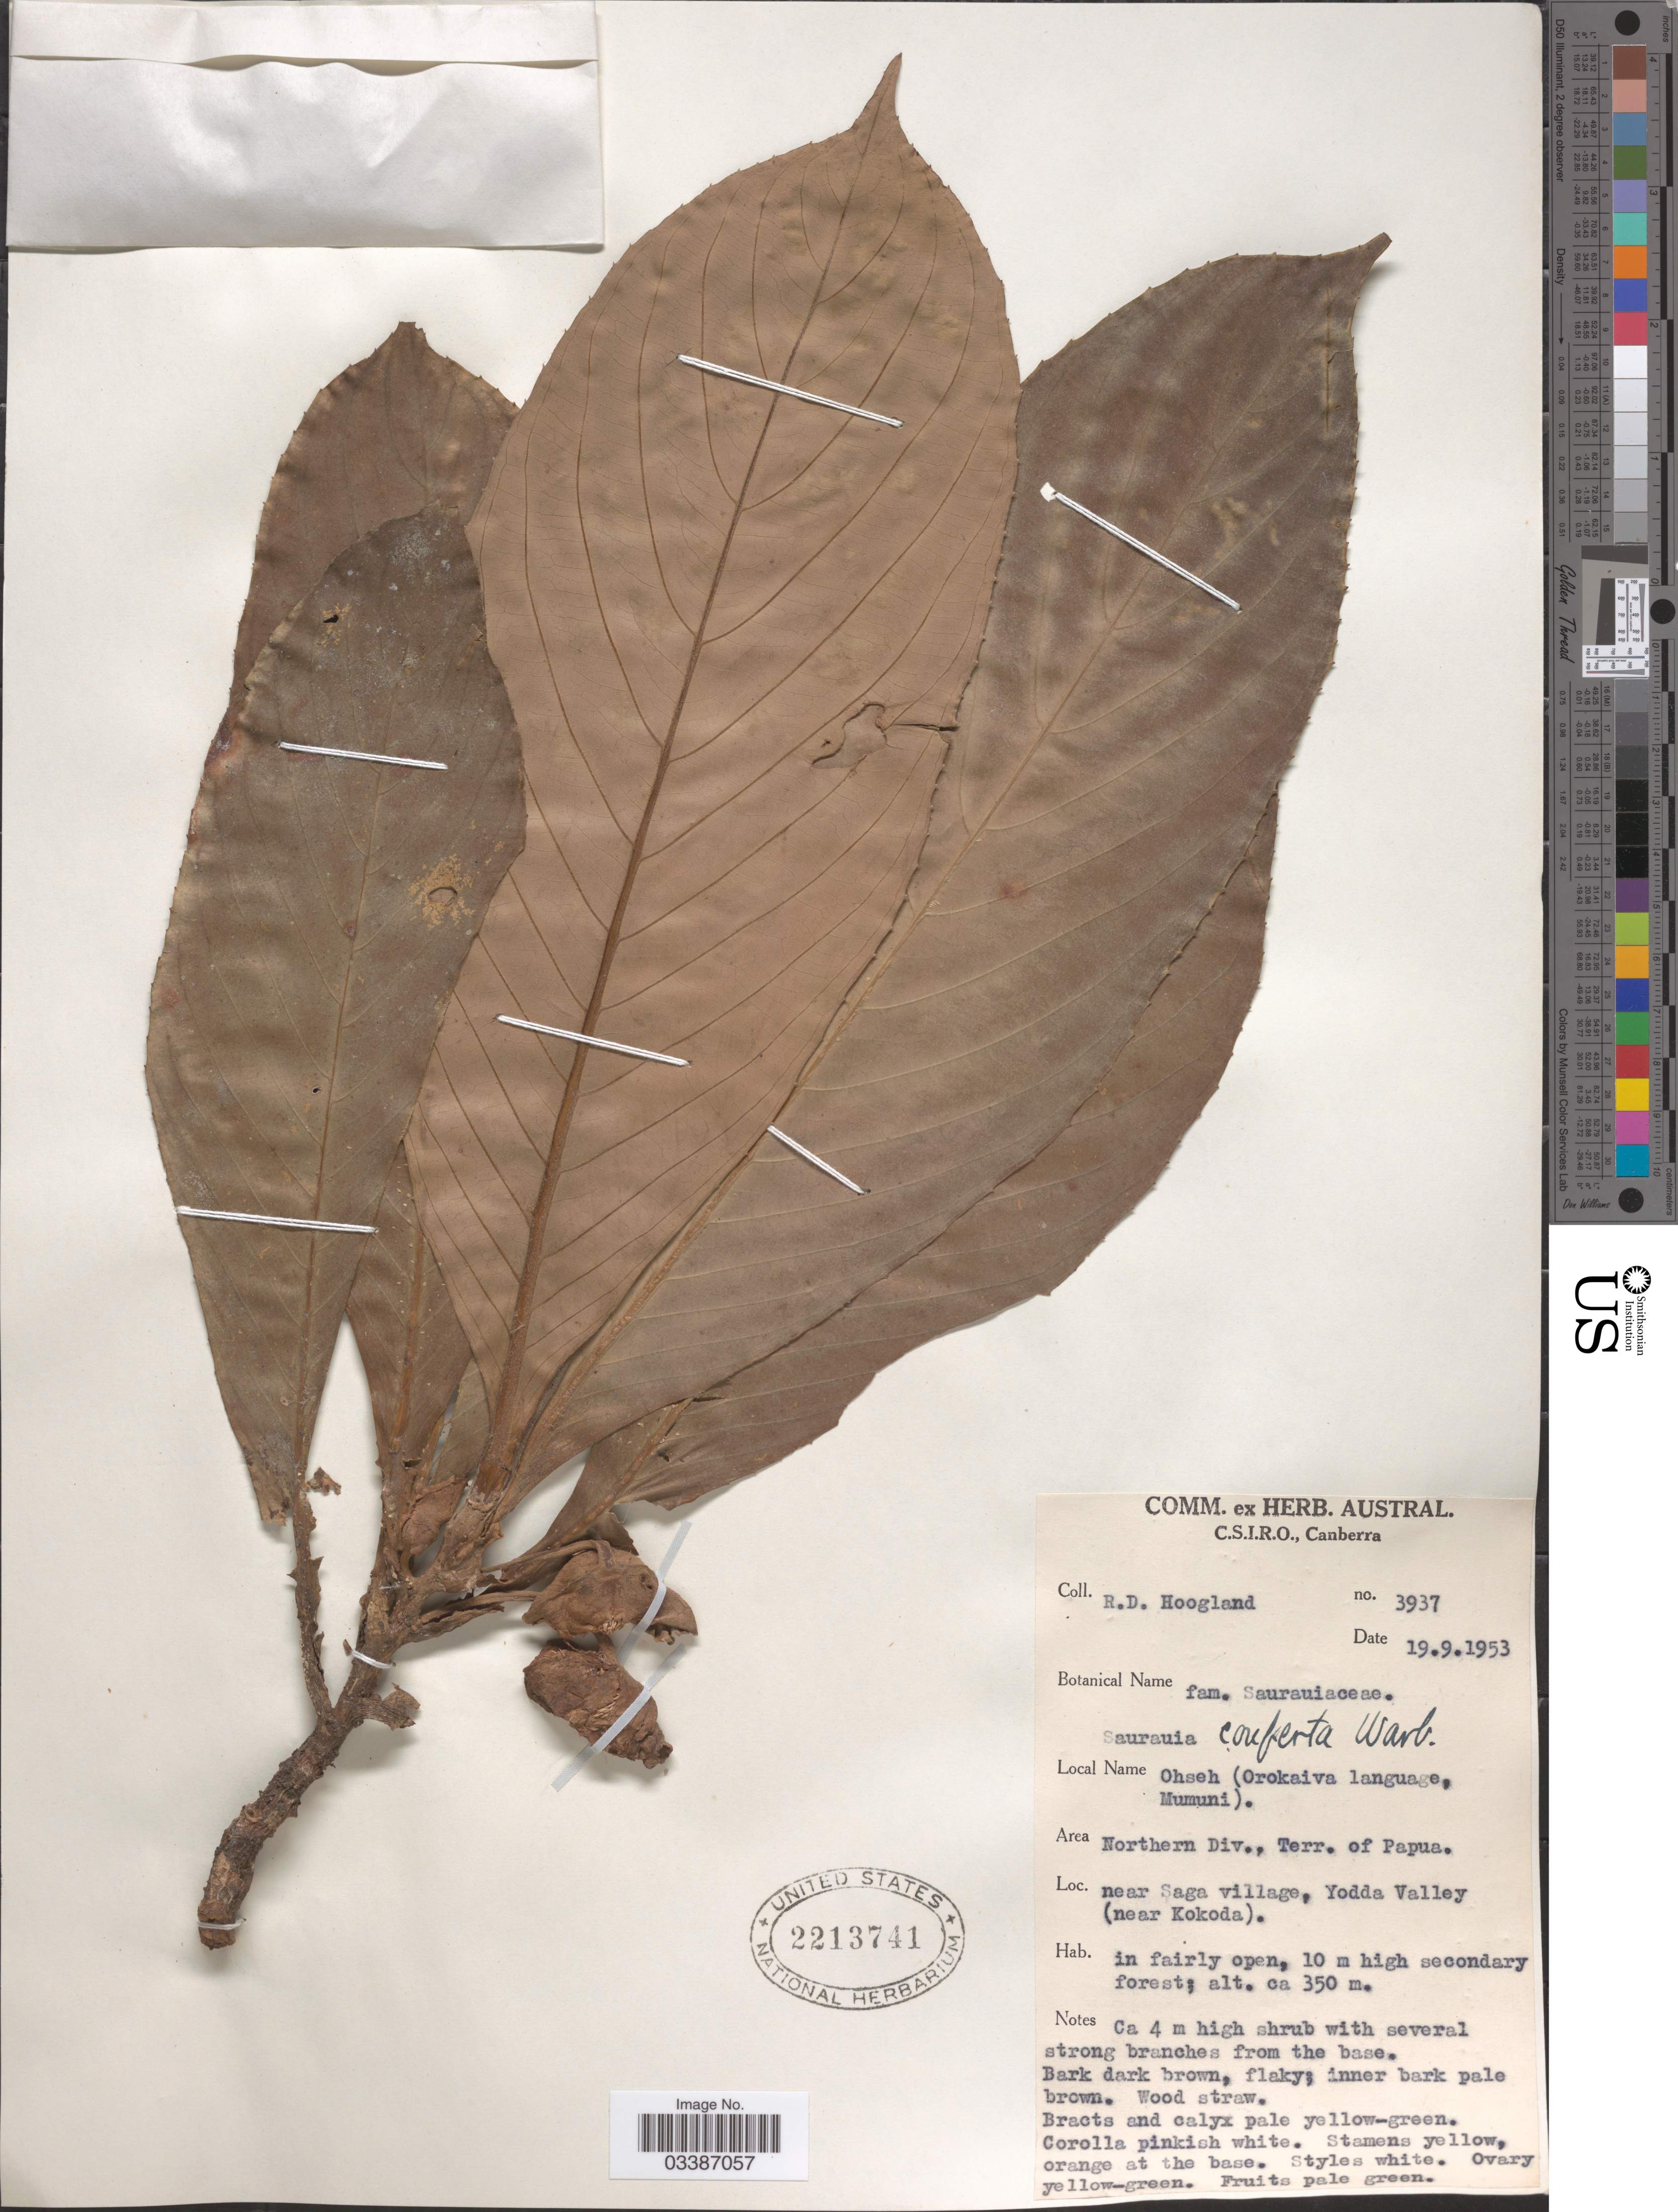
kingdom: Plantae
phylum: Tracheophyta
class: Magnoliopsida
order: Ericales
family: Actinidiaceae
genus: Saurauia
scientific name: Saurauia conferta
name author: Warb.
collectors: R. D. Hoogland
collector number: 3937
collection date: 1953-09-19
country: Papua New Guinea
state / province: Northern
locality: Northern Div., Terr. of Papua. Near Saga village, Yodda Valley (near Kokoda).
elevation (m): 350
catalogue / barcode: US 2213741